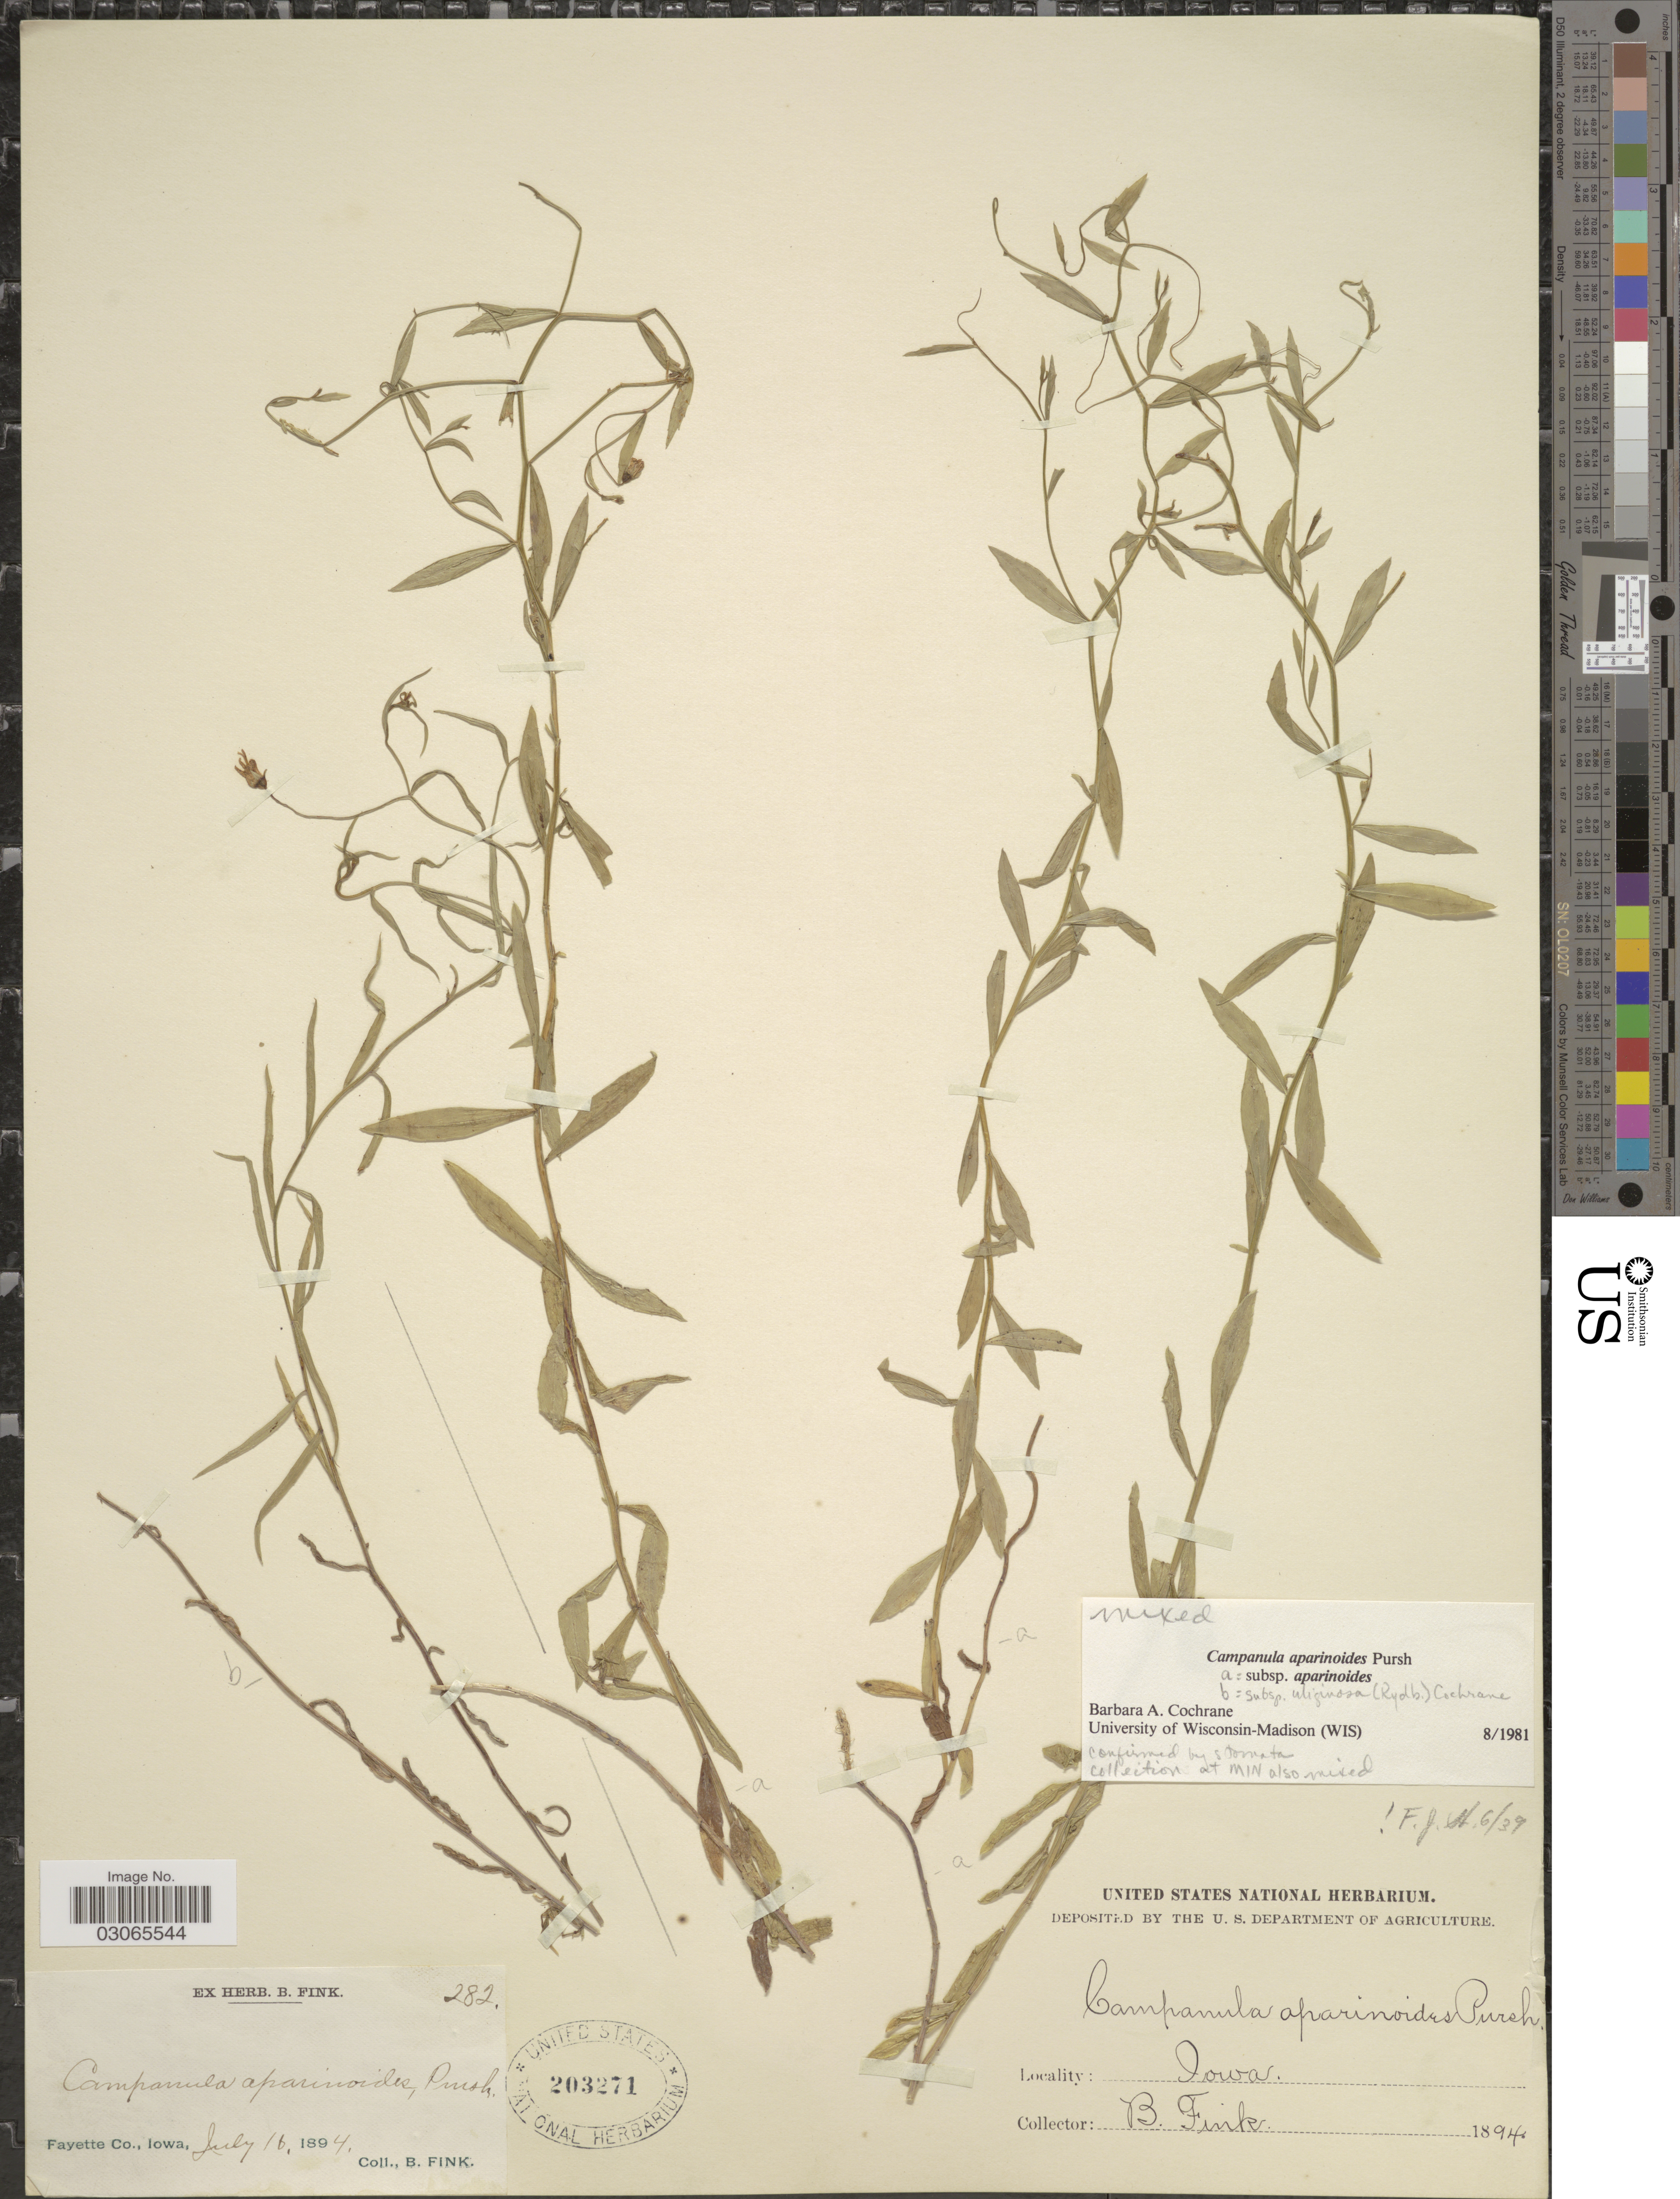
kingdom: Plantae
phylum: Tracheophyta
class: Magnoliopsida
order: Asterales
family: Campanulaceae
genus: Campanula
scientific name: Campanula aparinoides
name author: Pursh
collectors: B. Fink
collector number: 282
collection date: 1894-07-16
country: United States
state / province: Iowa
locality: Fayette Co,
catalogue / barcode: US 203271